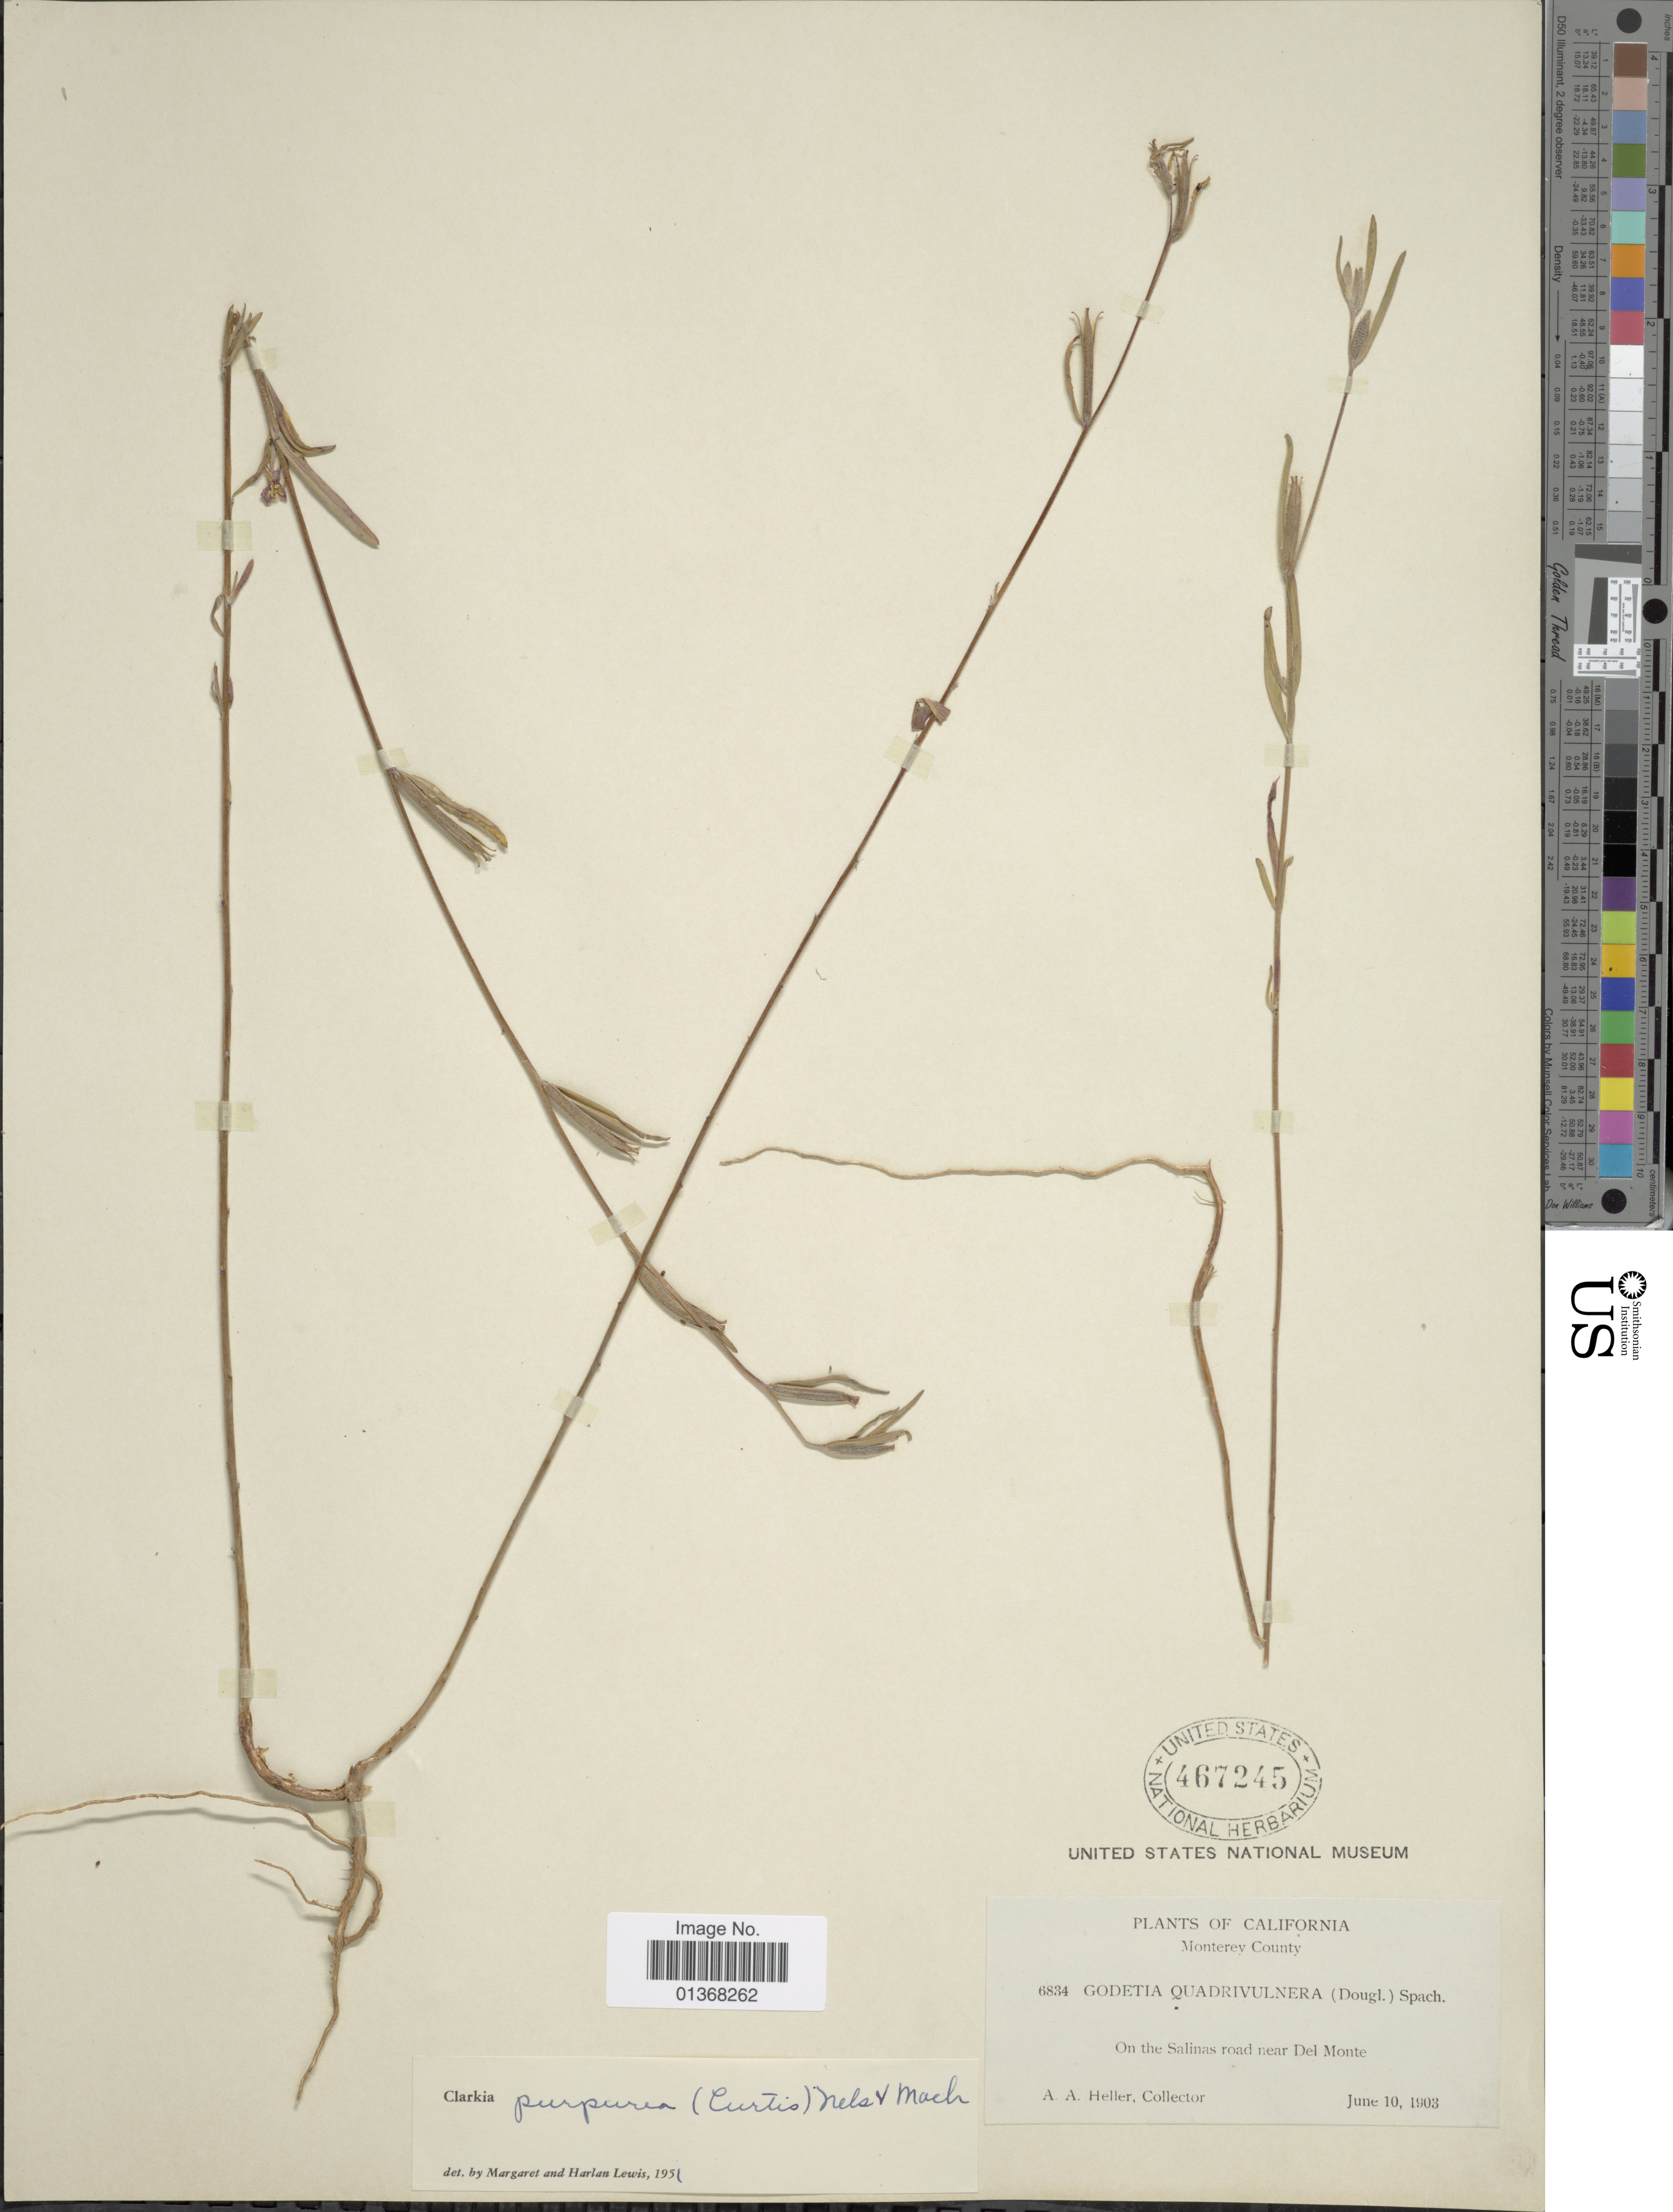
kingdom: Plantae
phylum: Tracheophyta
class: Magnoliopsida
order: Myrtales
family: Onagraceae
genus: Clarkia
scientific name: Clarkia purpurea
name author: (Curtis) A. Nelson & J.F. Macbr.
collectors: A. A. Heller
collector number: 6834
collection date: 1903-06-10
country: United States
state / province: California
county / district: Monterey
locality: Monterey County, On the Salinas road near Del Monte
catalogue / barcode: US 467245